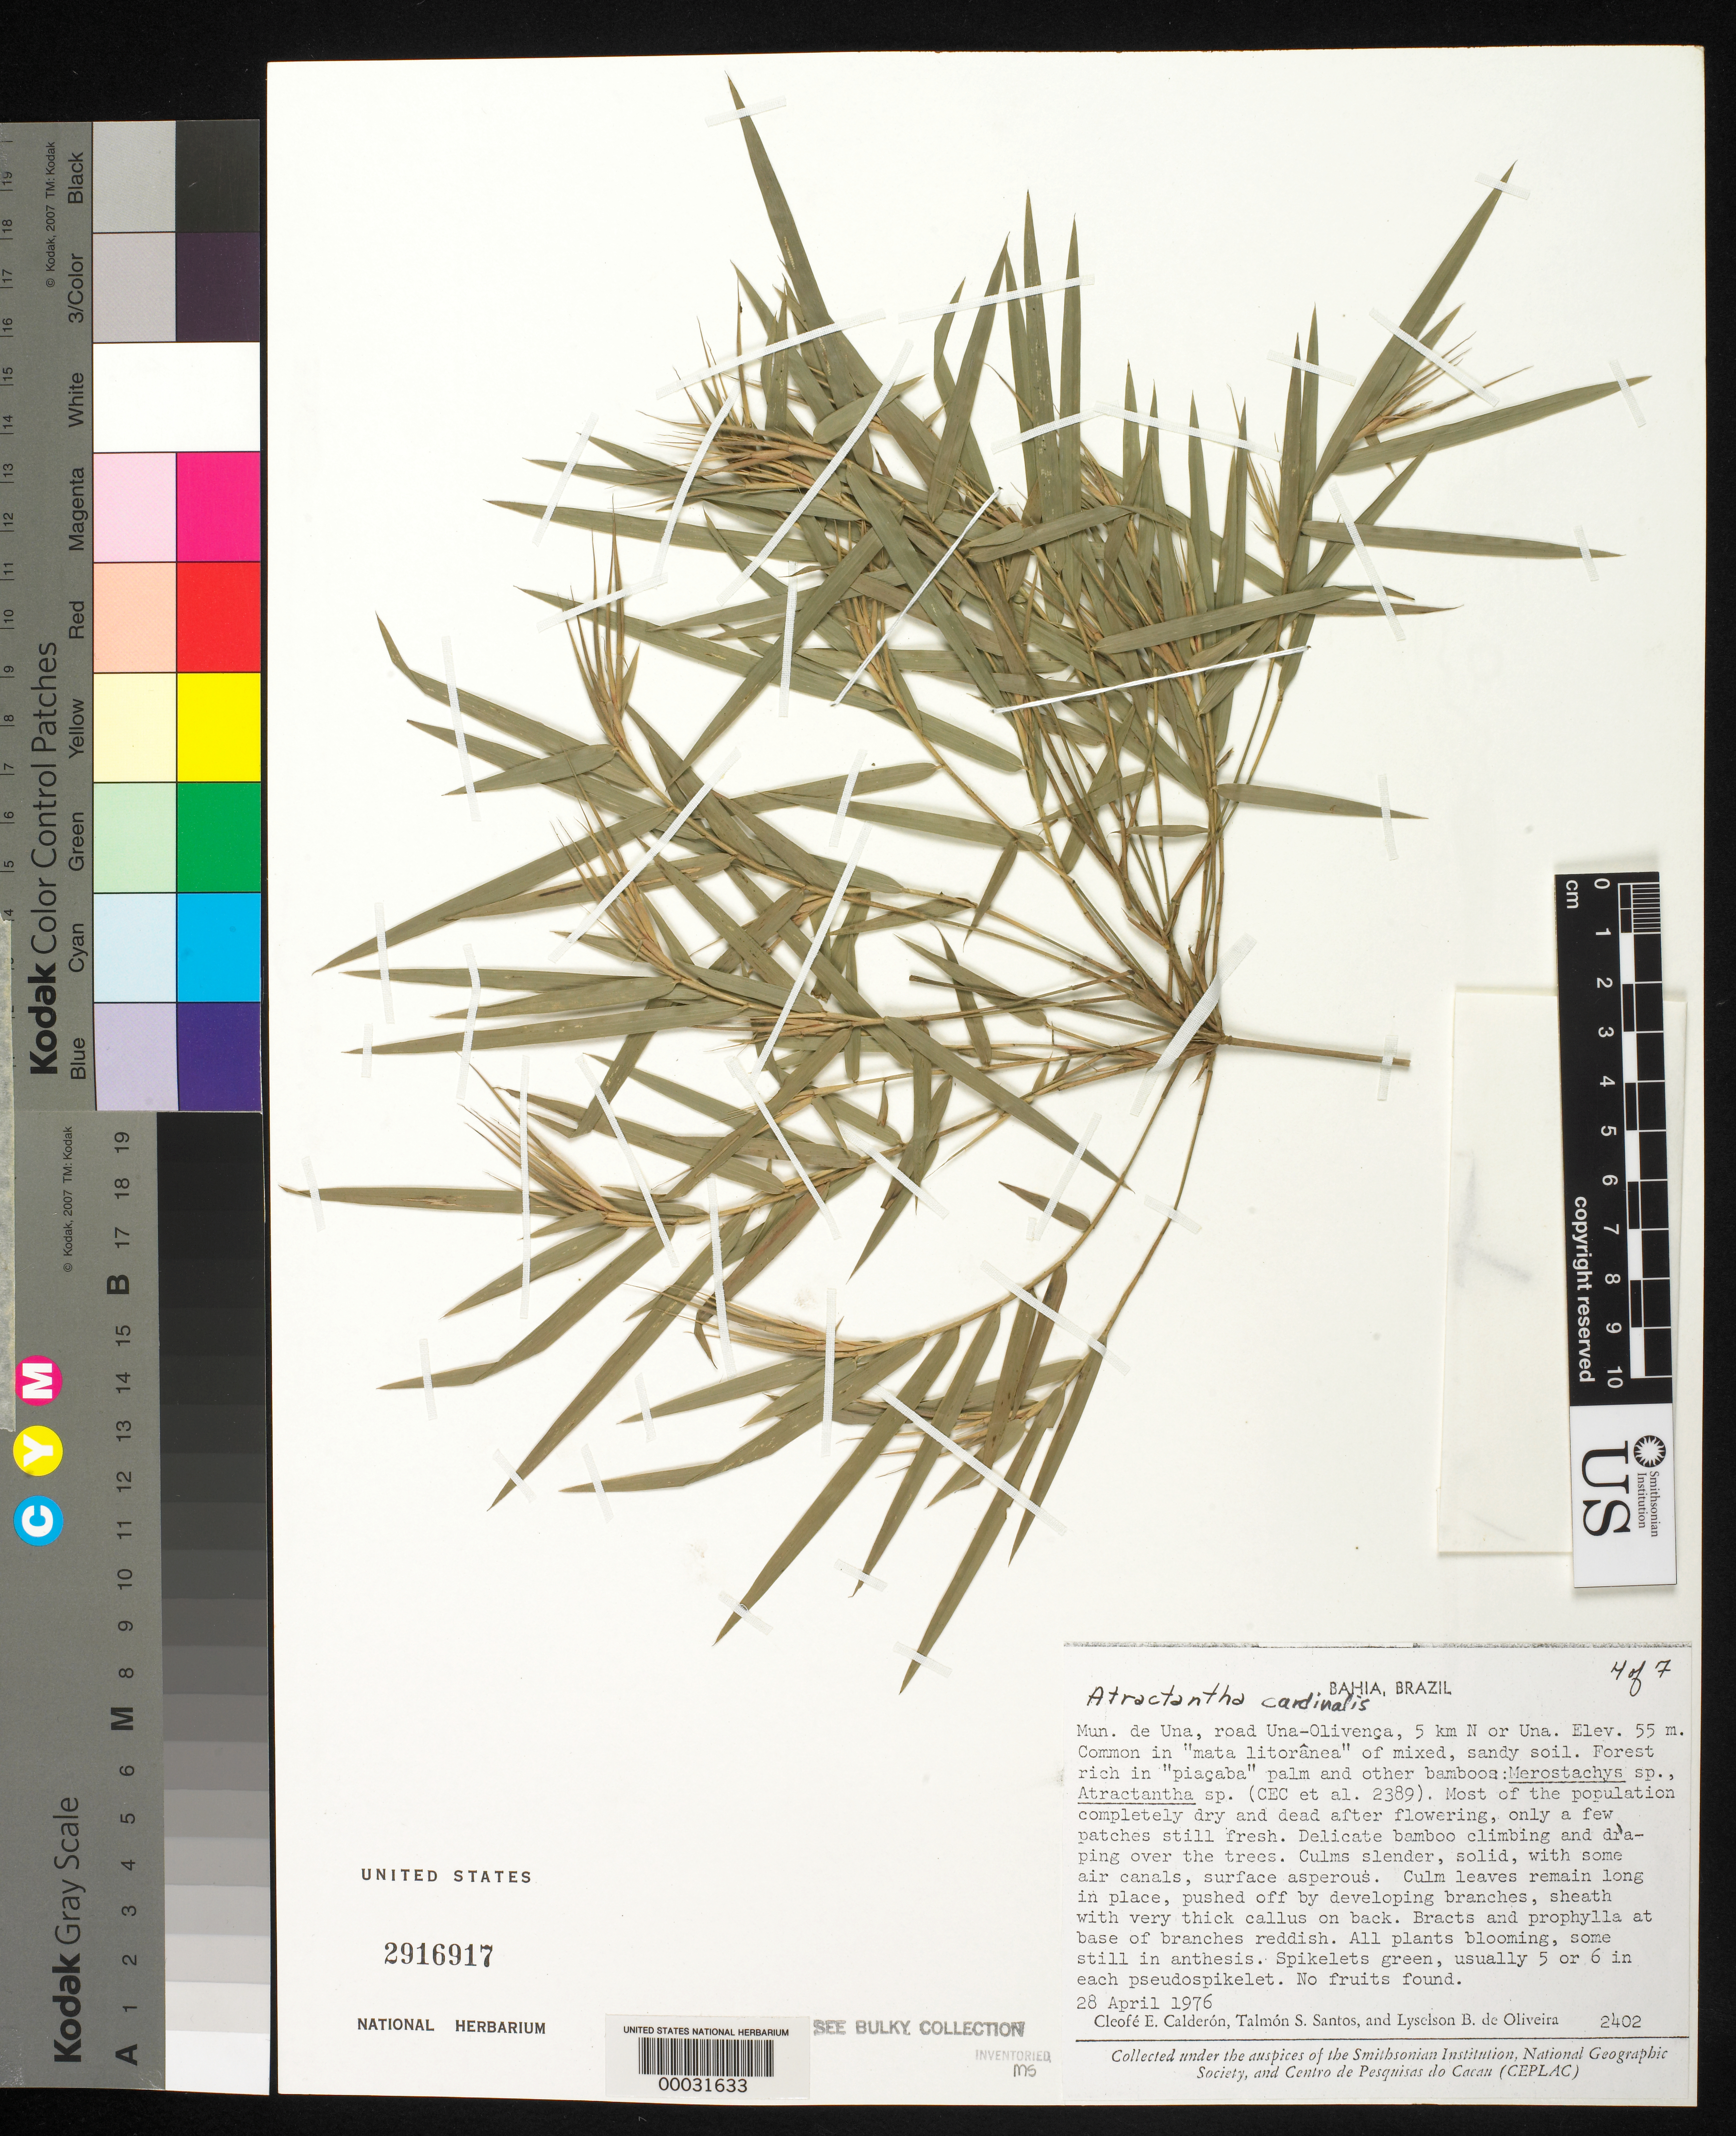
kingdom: Plantae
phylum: Tracheophyta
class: Liliopsida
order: Poales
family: Poaceae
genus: Atractantha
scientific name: Atractantha cardinalis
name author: Judz.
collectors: C. E. Calderón, T. S. Santos & L. de Oliveira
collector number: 2402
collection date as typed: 28 Apr 1976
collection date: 1976-04-28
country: Brazil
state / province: Bahia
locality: Una, olivenca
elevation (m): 55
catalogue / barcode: US 2916917